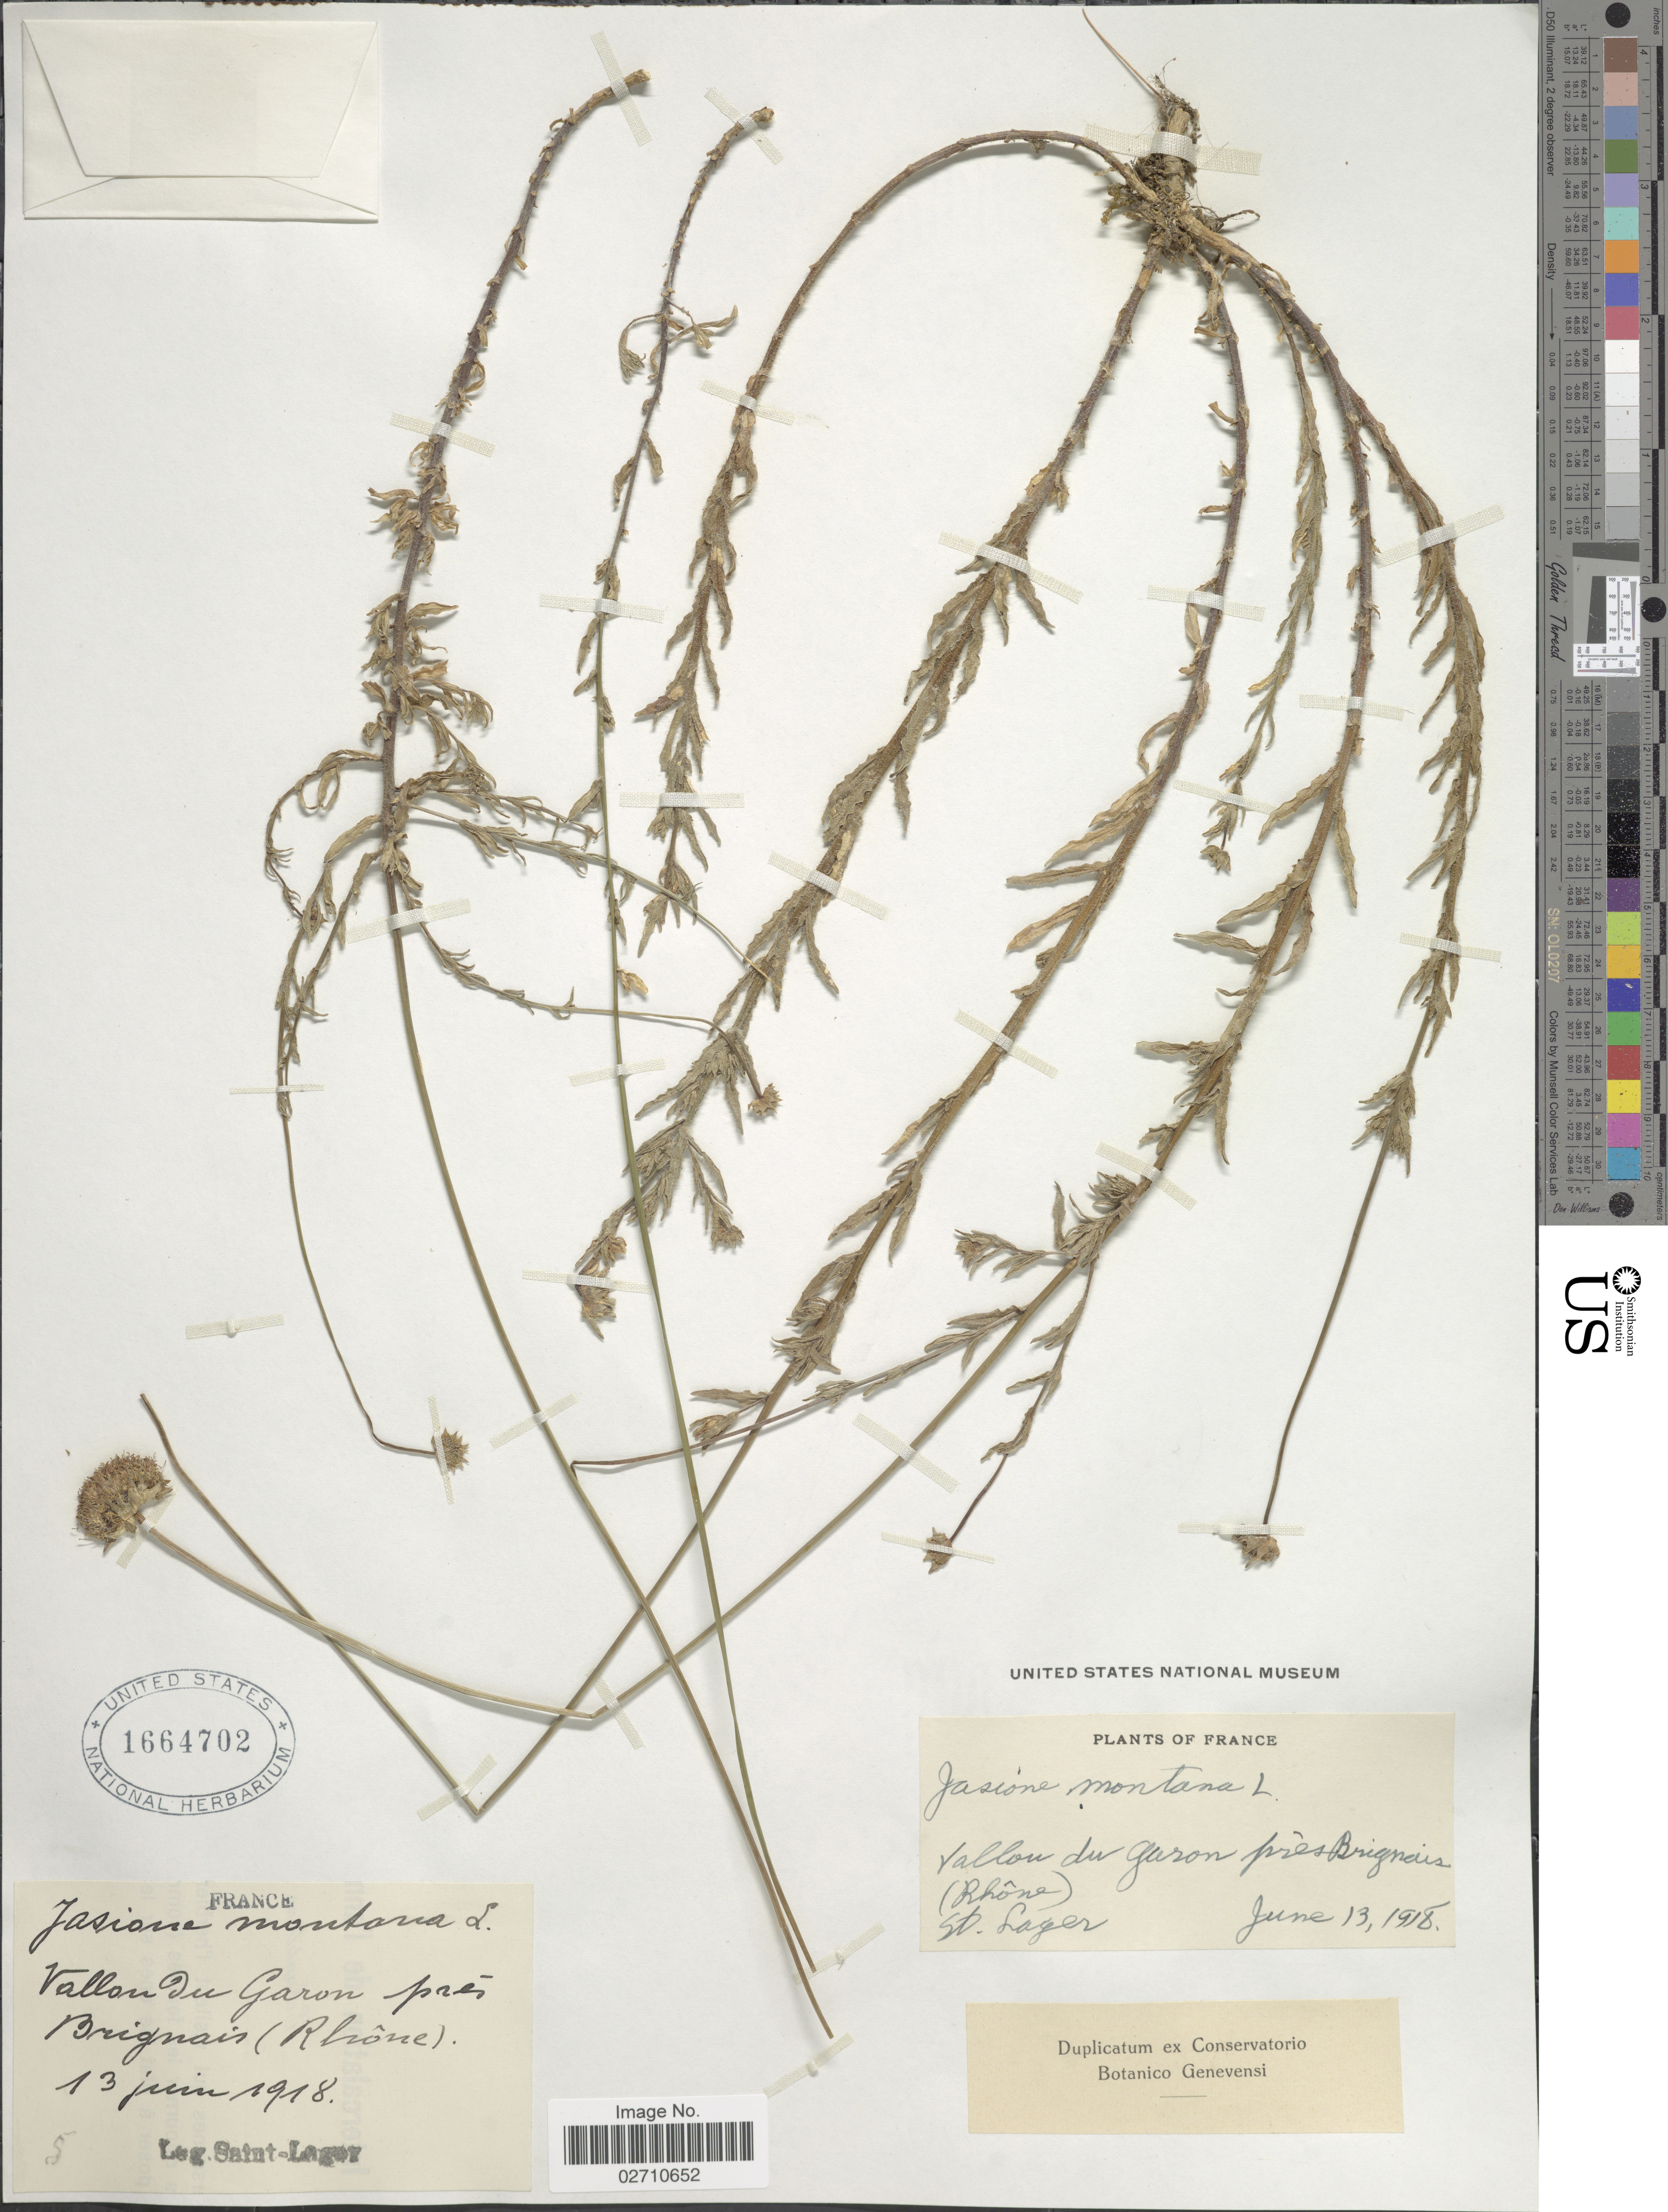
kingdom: Plantae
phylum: Tracheophyta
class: Magnoliopsida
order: Asterales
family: Campanulaceae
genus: Jasione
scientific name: Jasione montana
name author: L.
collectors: Saint-Lager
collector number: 5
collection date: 1918-06-13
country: France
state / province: Auvergne-Rhône-Alpes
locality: Vallon du Garon pres Brignais (Rhône)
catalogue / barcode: US 1664702